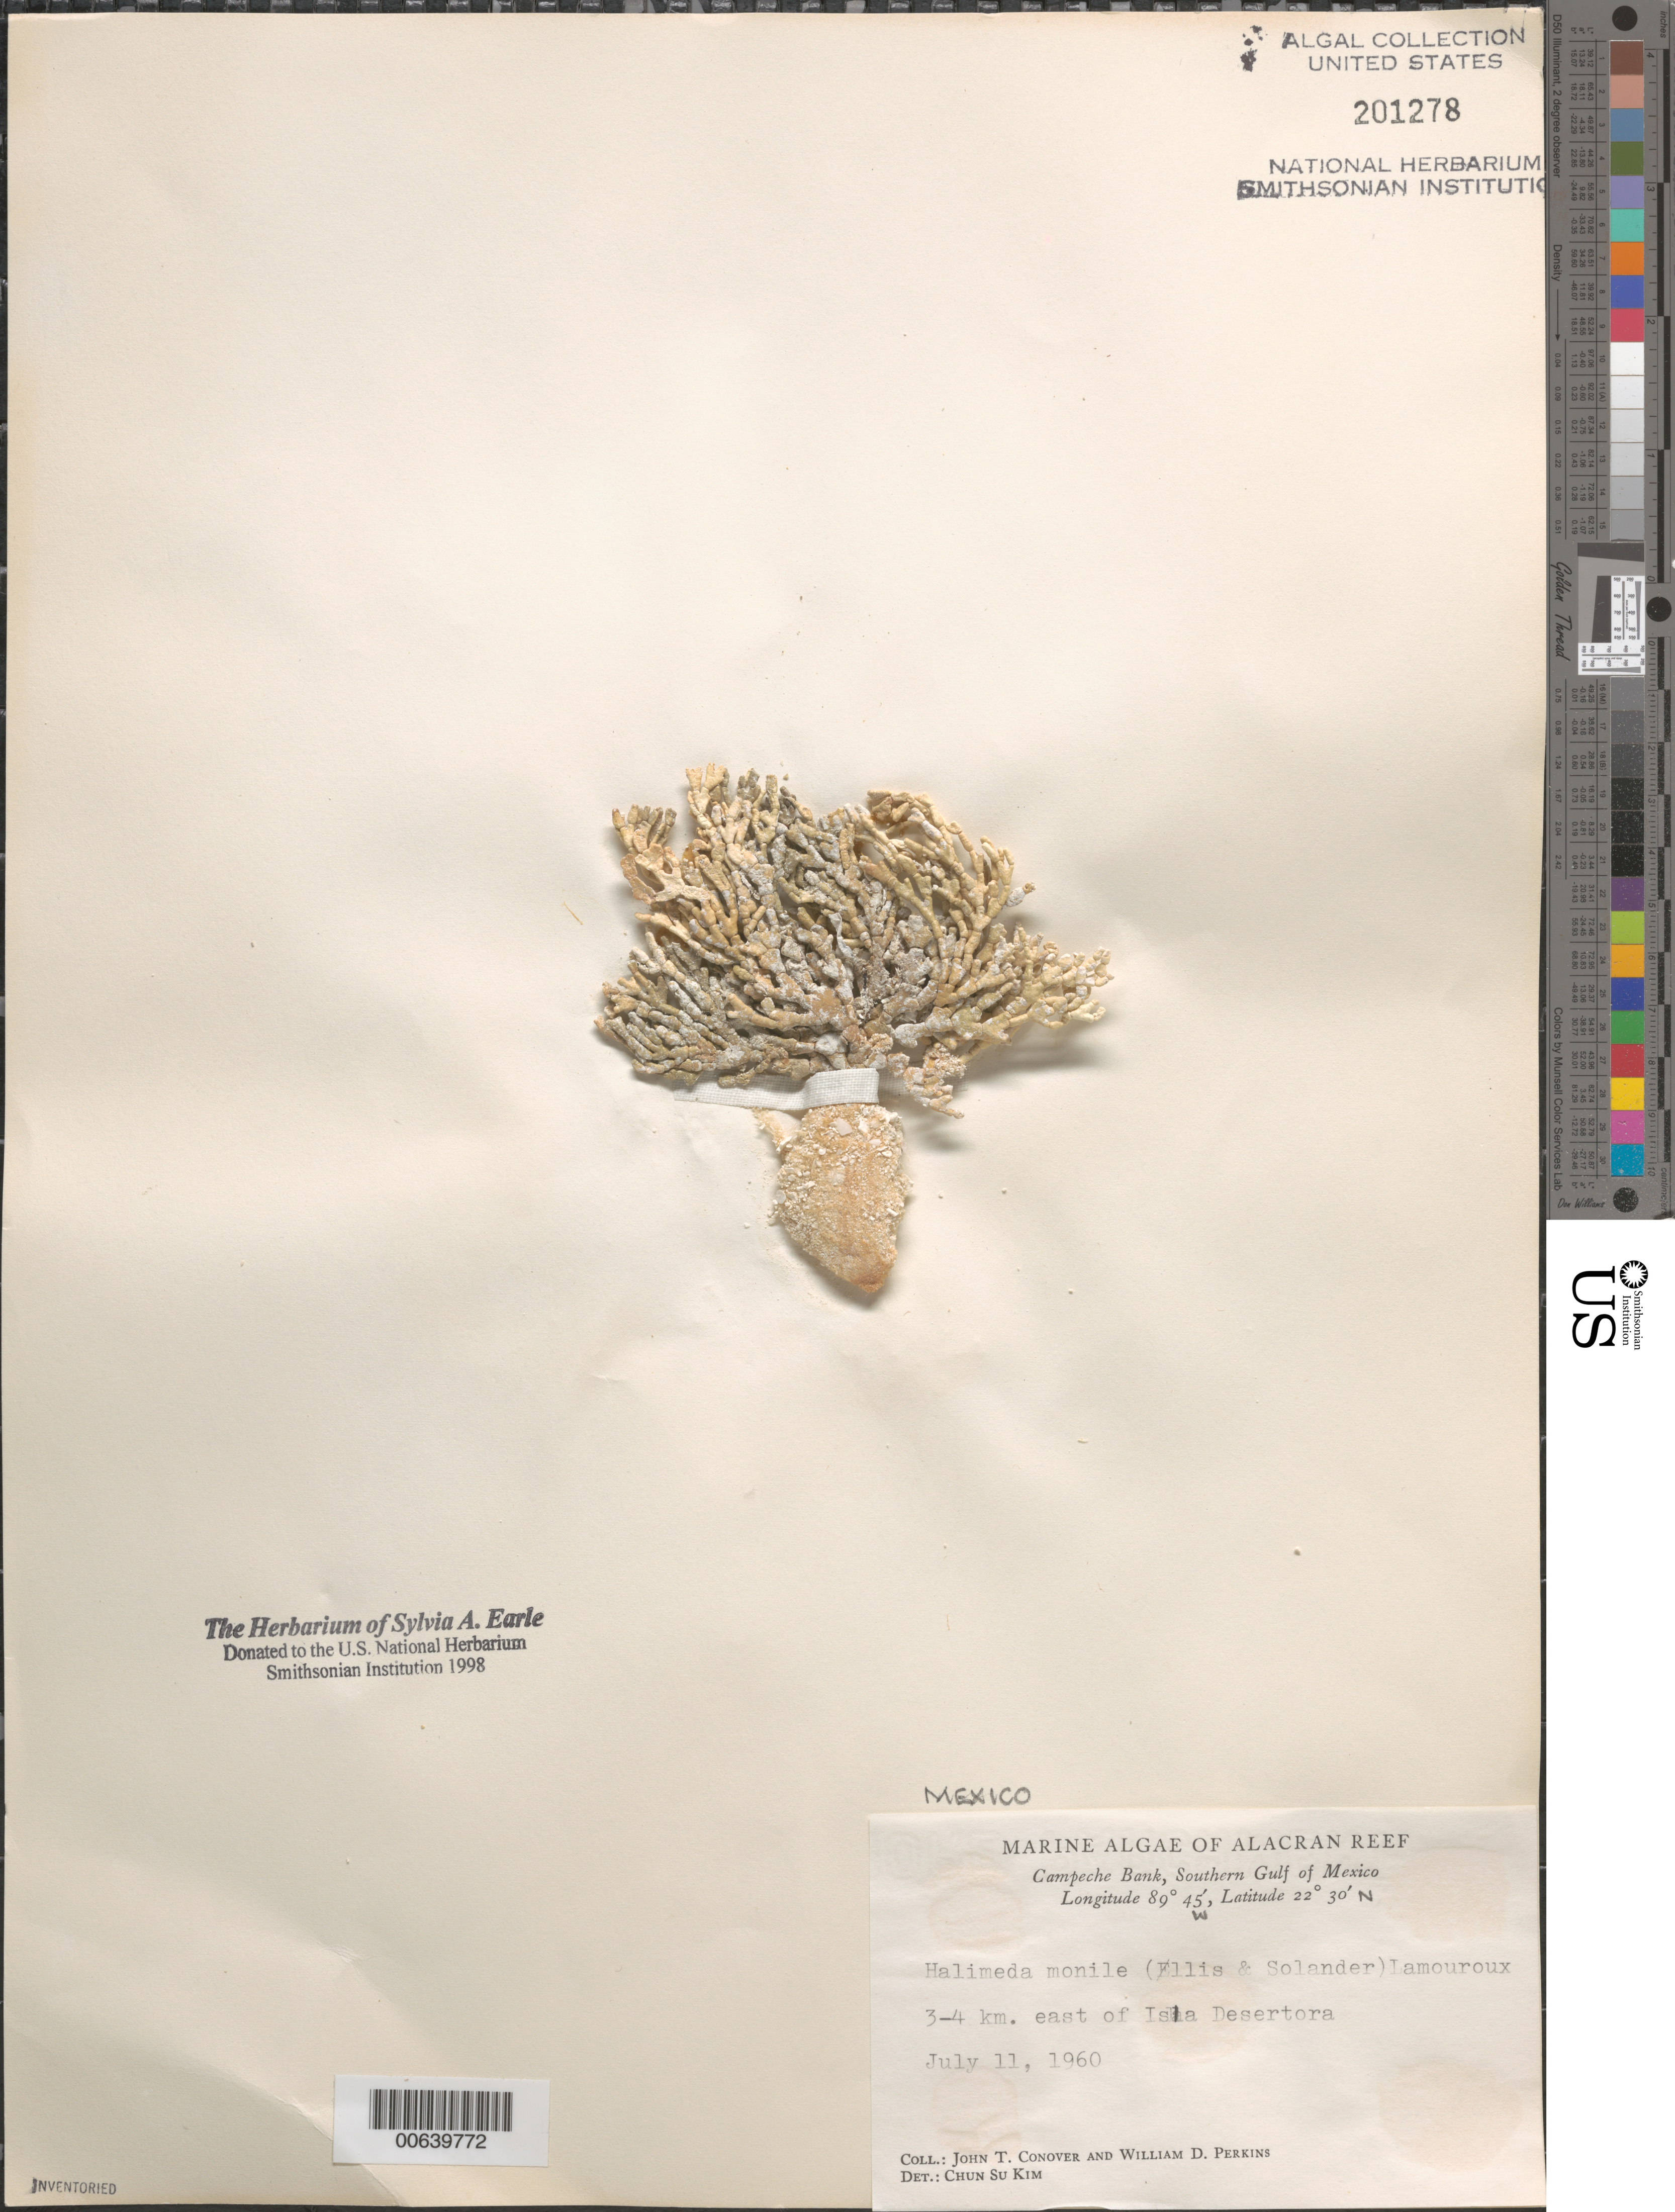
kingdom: Plantae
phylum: Chlorophyta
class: Ulvophyceae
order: Bryopsidales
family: Halimedaceae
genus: Halimeda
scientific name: Halimeda monile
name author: (J. Ellis & Sol.) J.V.Lamouroux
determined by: Kim, Chun Su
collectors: J. T. Conover & W. D. Perkins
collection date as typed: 11 Jul 1960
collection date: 1960-07-11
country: Mexico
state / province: Yucatan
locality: Alacran Reef, Campeche Bank, 3-4 km east of Isla Desertora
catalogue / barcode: US 201278